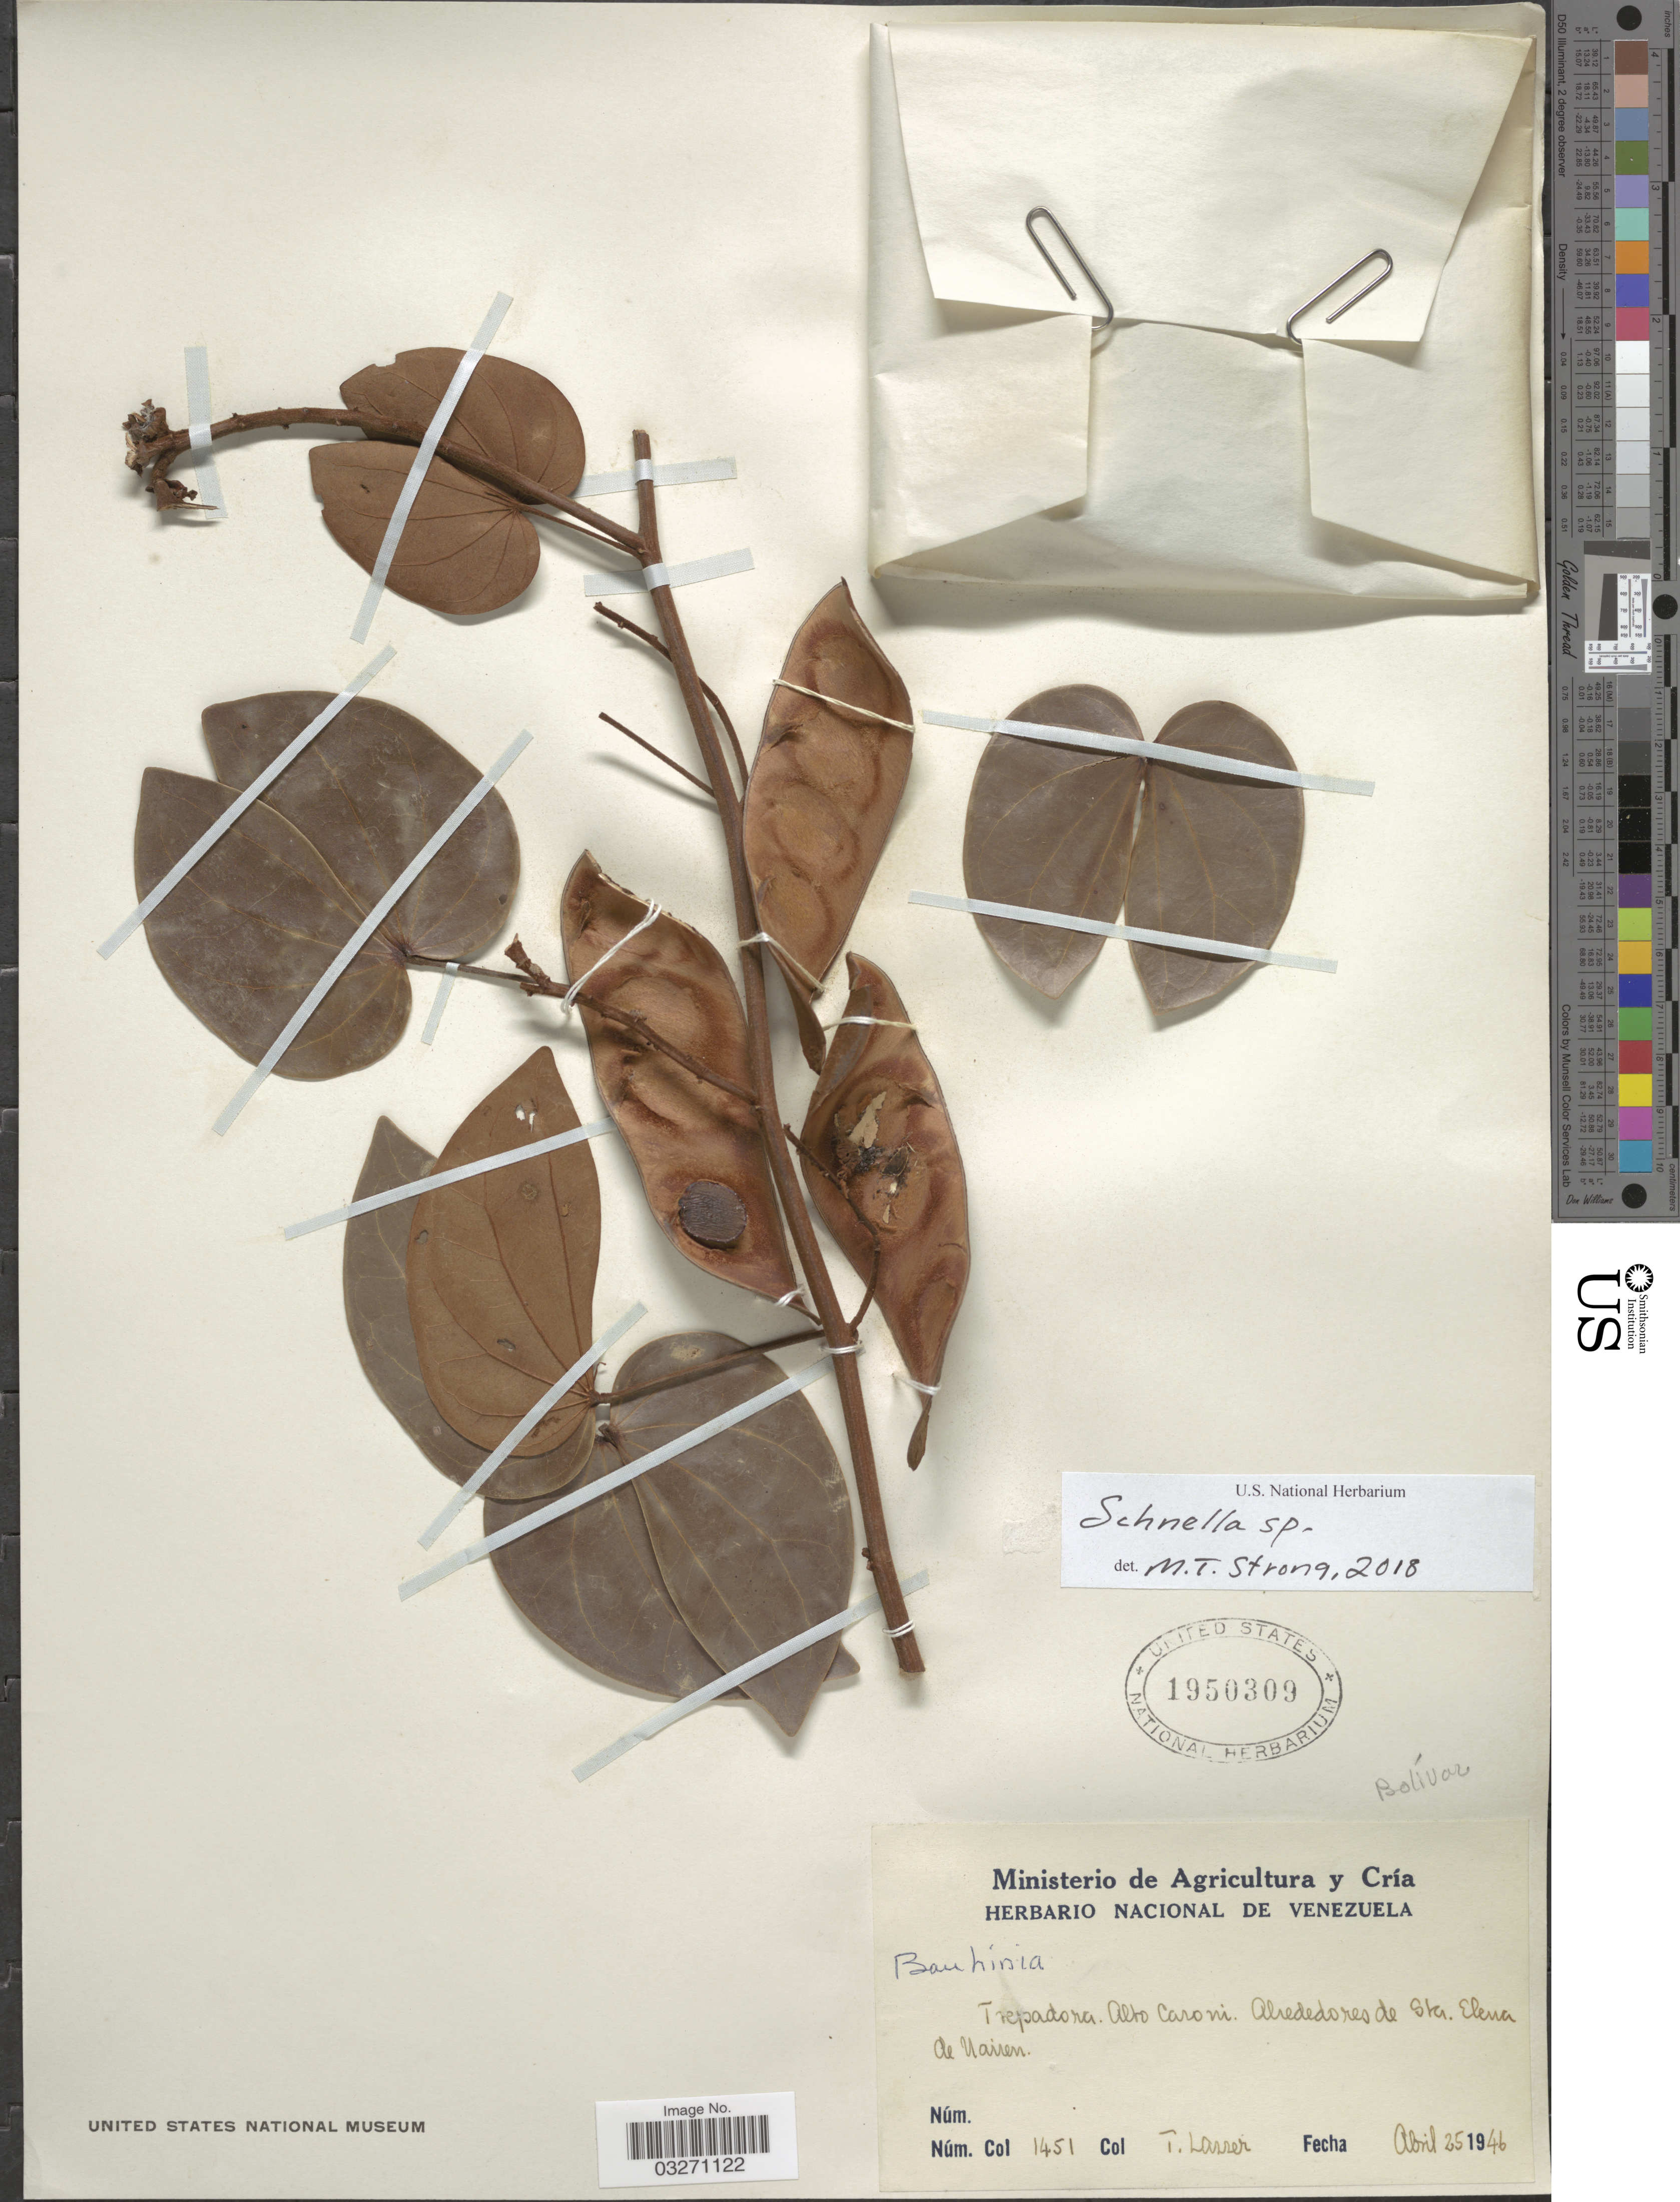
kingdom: Plantae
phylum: Tracheophyta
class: Magnoliopsida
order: Fabales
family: Fabaceae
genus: Schnella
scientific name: Schnella sp.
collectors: T. Lasser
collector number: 1451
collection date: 1946-04-25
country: Venezuela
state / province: Bolivar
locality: Trepadora. Alto Caroni. Alrededores de Sta. Elena de Uairen.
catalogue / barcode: US 1950309